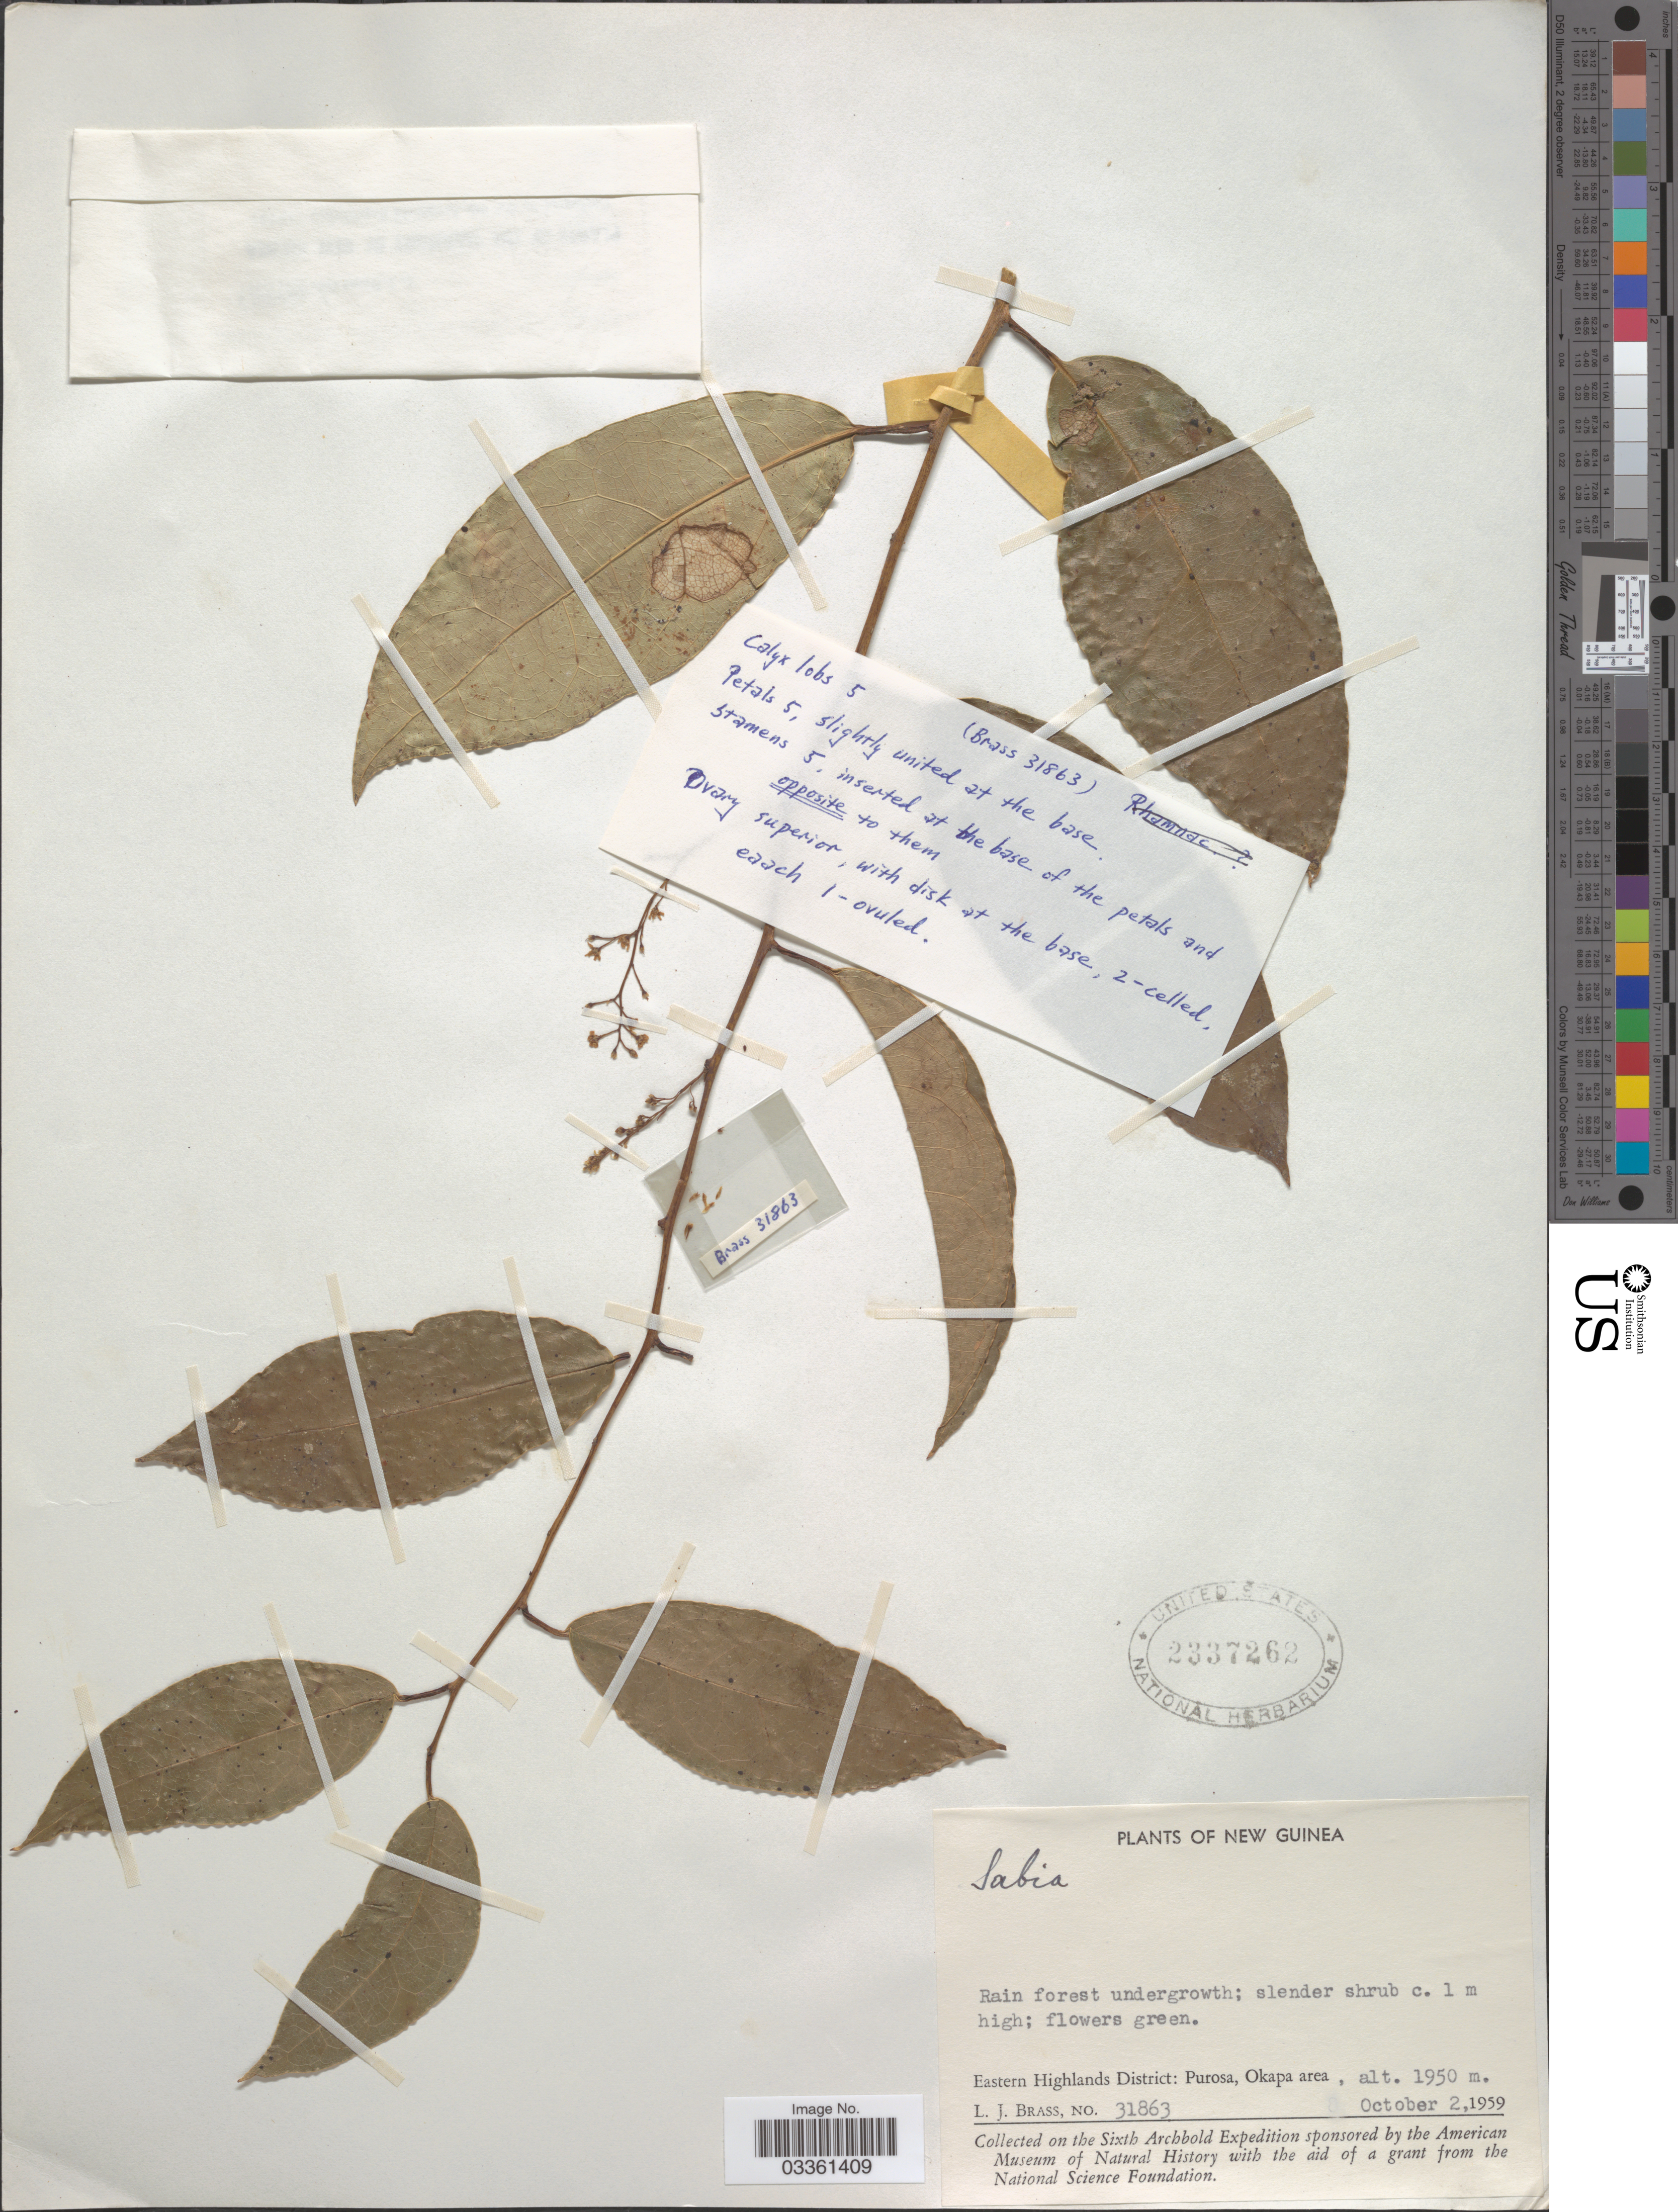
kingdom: Plantae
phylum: Tracheophyta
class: Magnoliopsida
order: Proteales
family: Sabiaceae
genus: Sabia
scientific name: Sabia sp.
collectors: L. J. Brass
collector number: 31863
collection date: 1959-10-02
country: Papua New Guinea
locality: New Guinea. Eastern Highlands District: Purosa, Okapa area.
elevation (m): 1950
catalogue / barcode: US 2337262